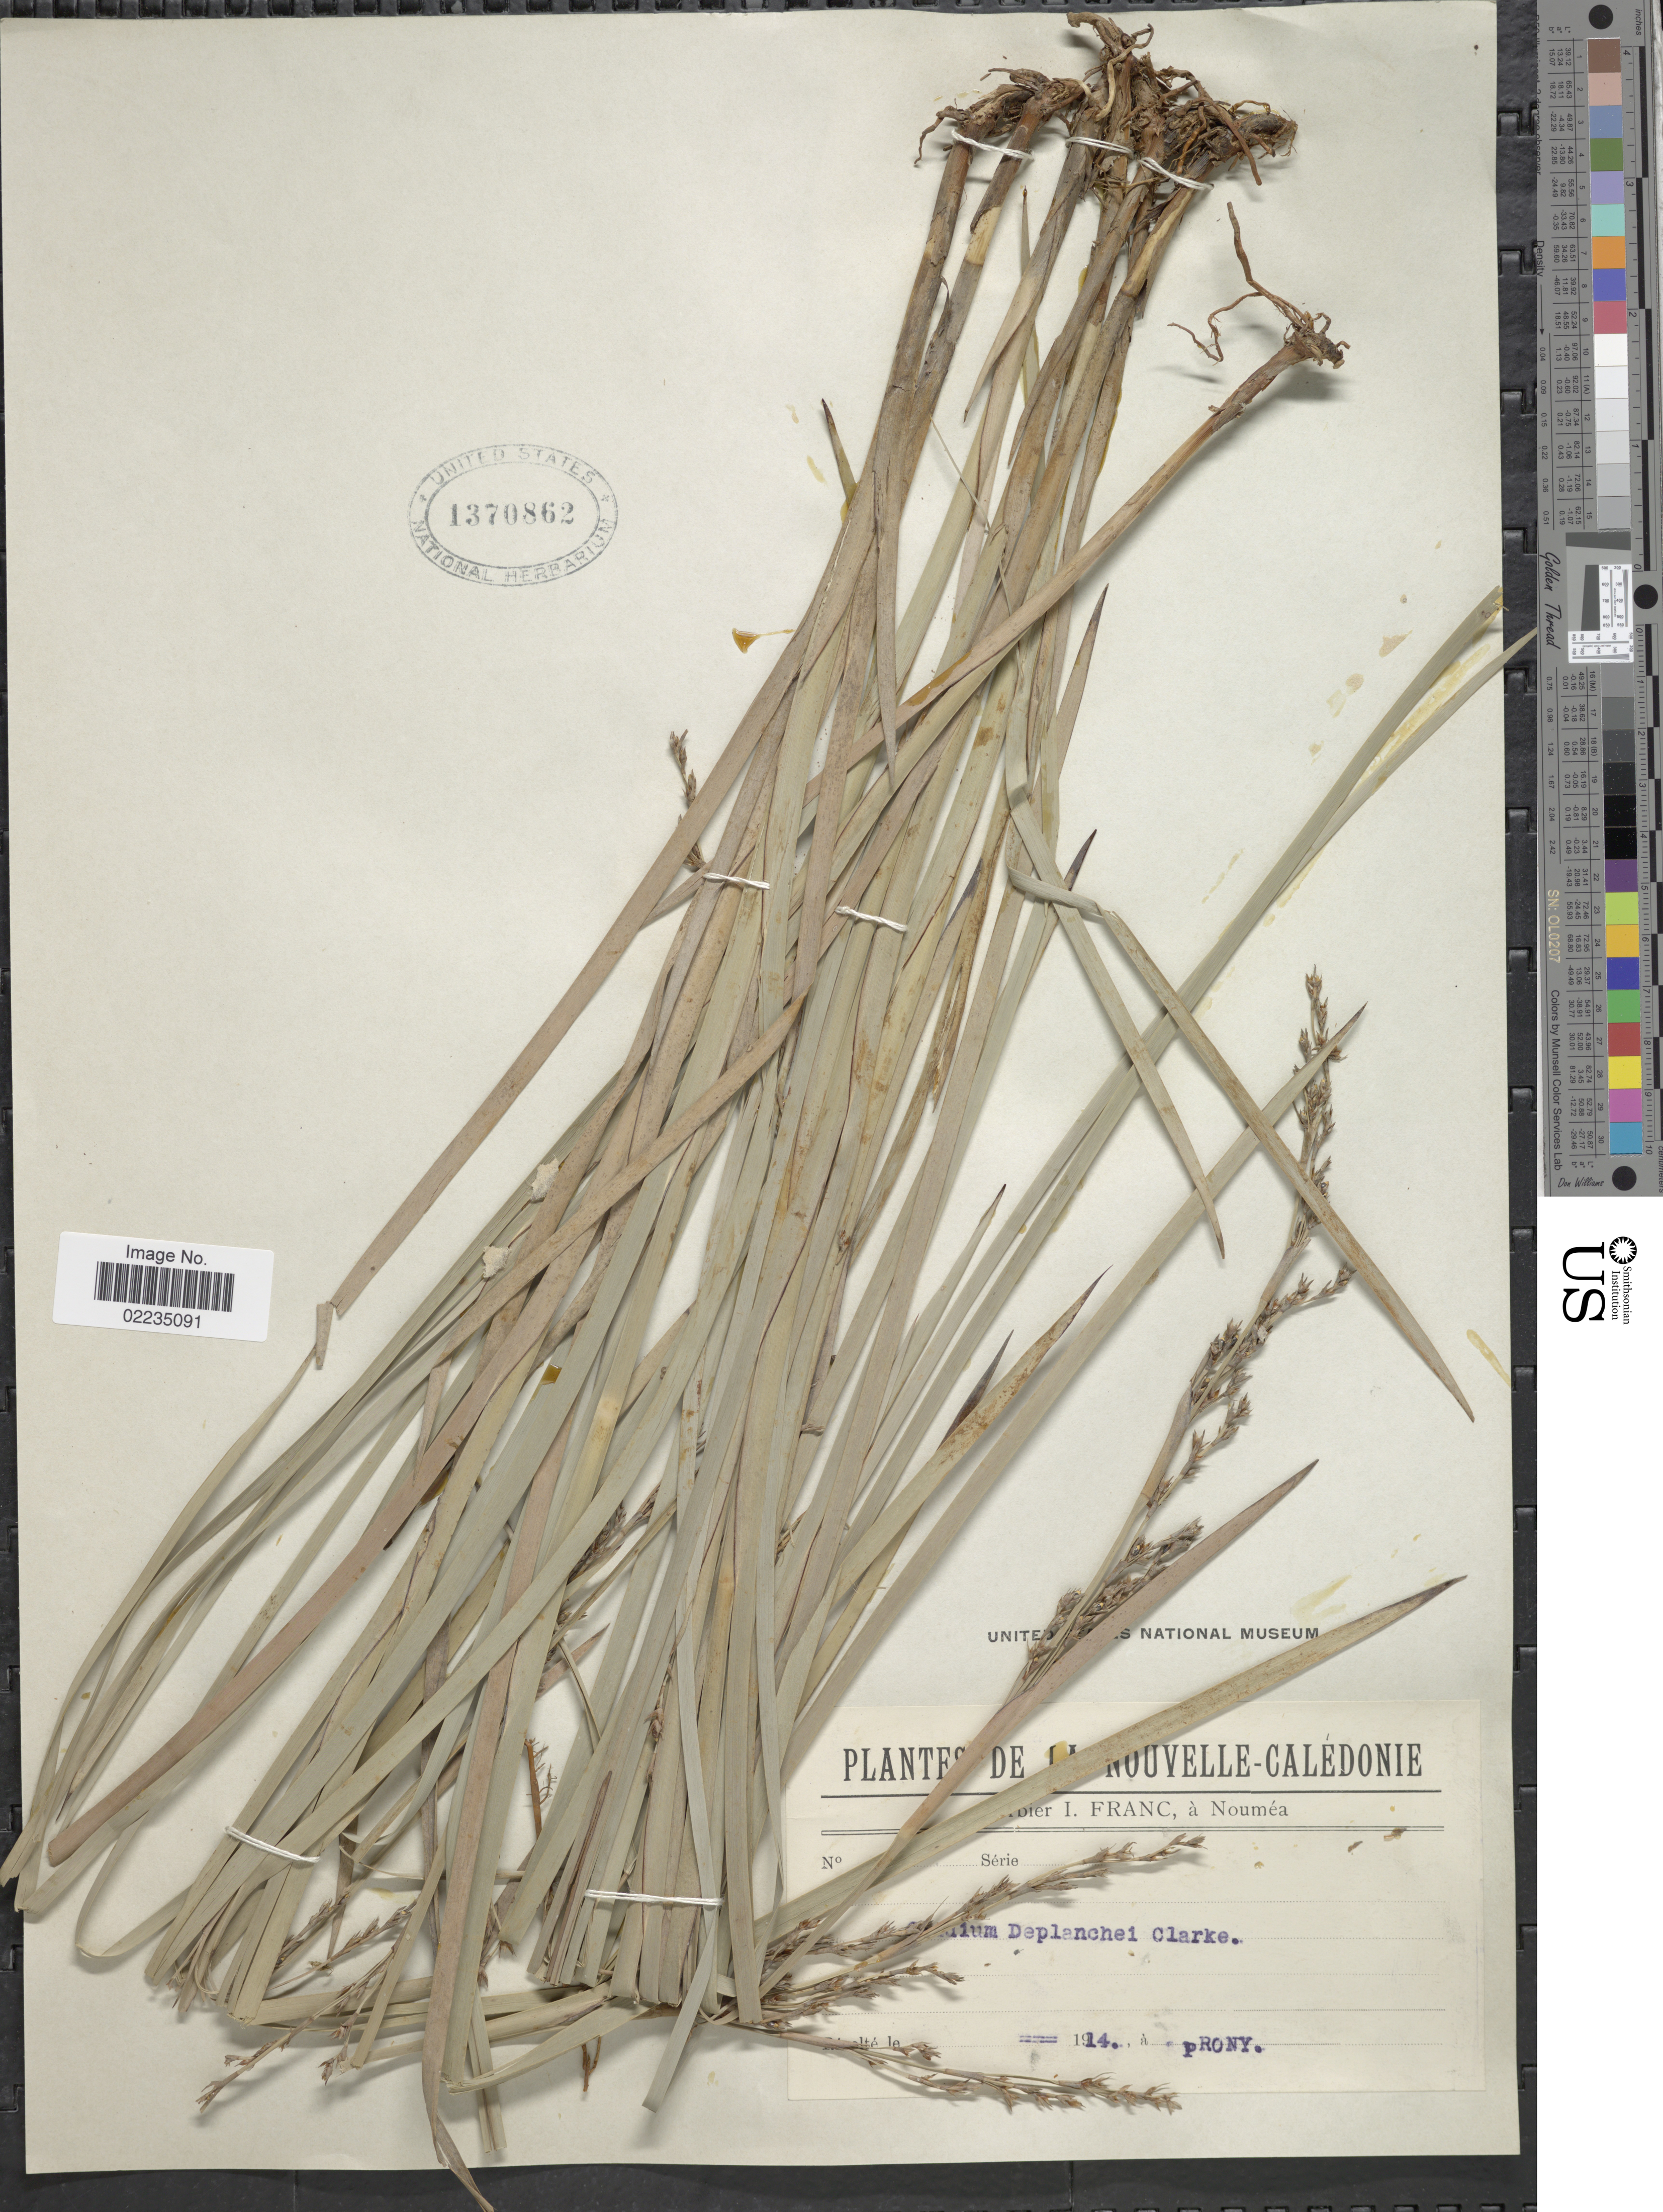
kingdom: Plantae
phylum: Tracheophyta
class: Liliopsida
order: Poales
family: Cyperaceae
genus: Machaerina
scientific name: Machaerina deplanchei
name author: (Boeckeler) T. Koyama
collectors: -. Prony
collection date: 1914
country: New Caledonia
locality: Nouvelle-Caledonie, Nouméa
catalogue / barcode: US 1370862